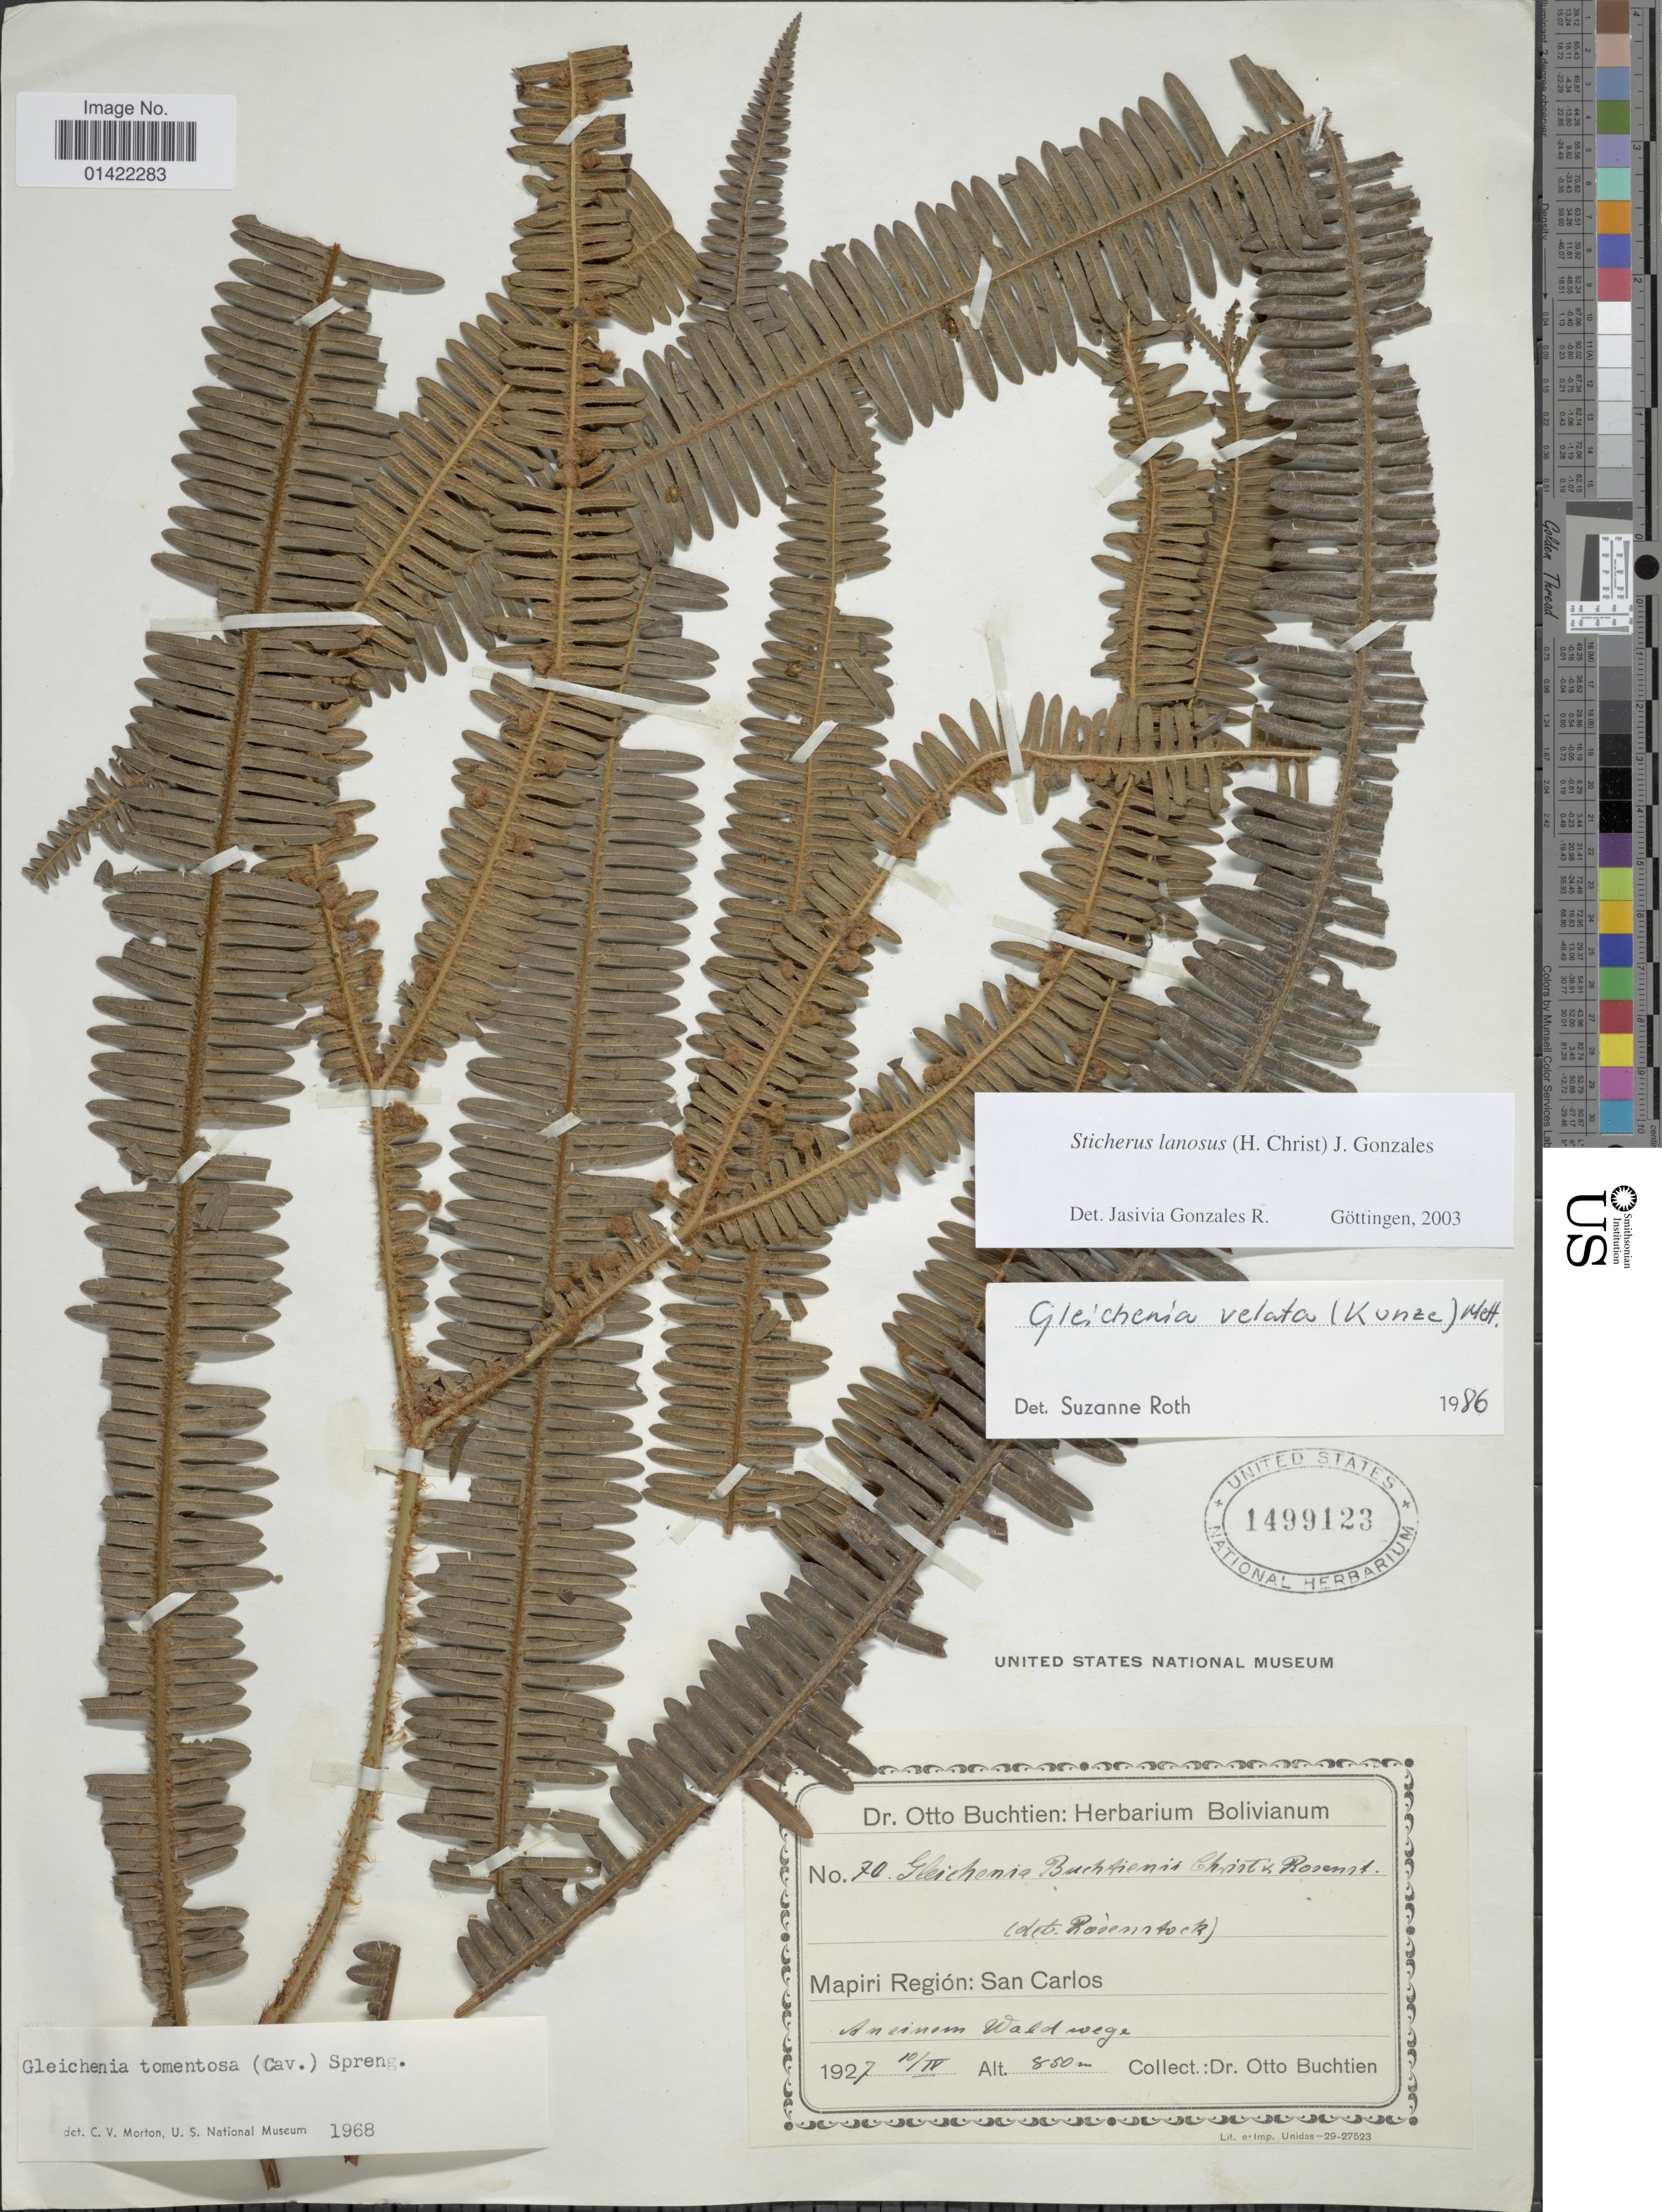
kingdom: Plantae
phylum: Tracheophyta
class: Polypodiopsida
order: Gleicheniales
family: Gleicheniaceae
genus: Sticherus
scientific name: Sticherus lanosus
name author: (Christ) J. Gonzales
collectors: O. Buchtien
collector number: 70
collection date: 1927-09-10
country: Bolivia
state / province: La Paz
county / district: Mapiri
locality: San Carlos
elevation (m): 850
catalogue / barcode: US 1499123